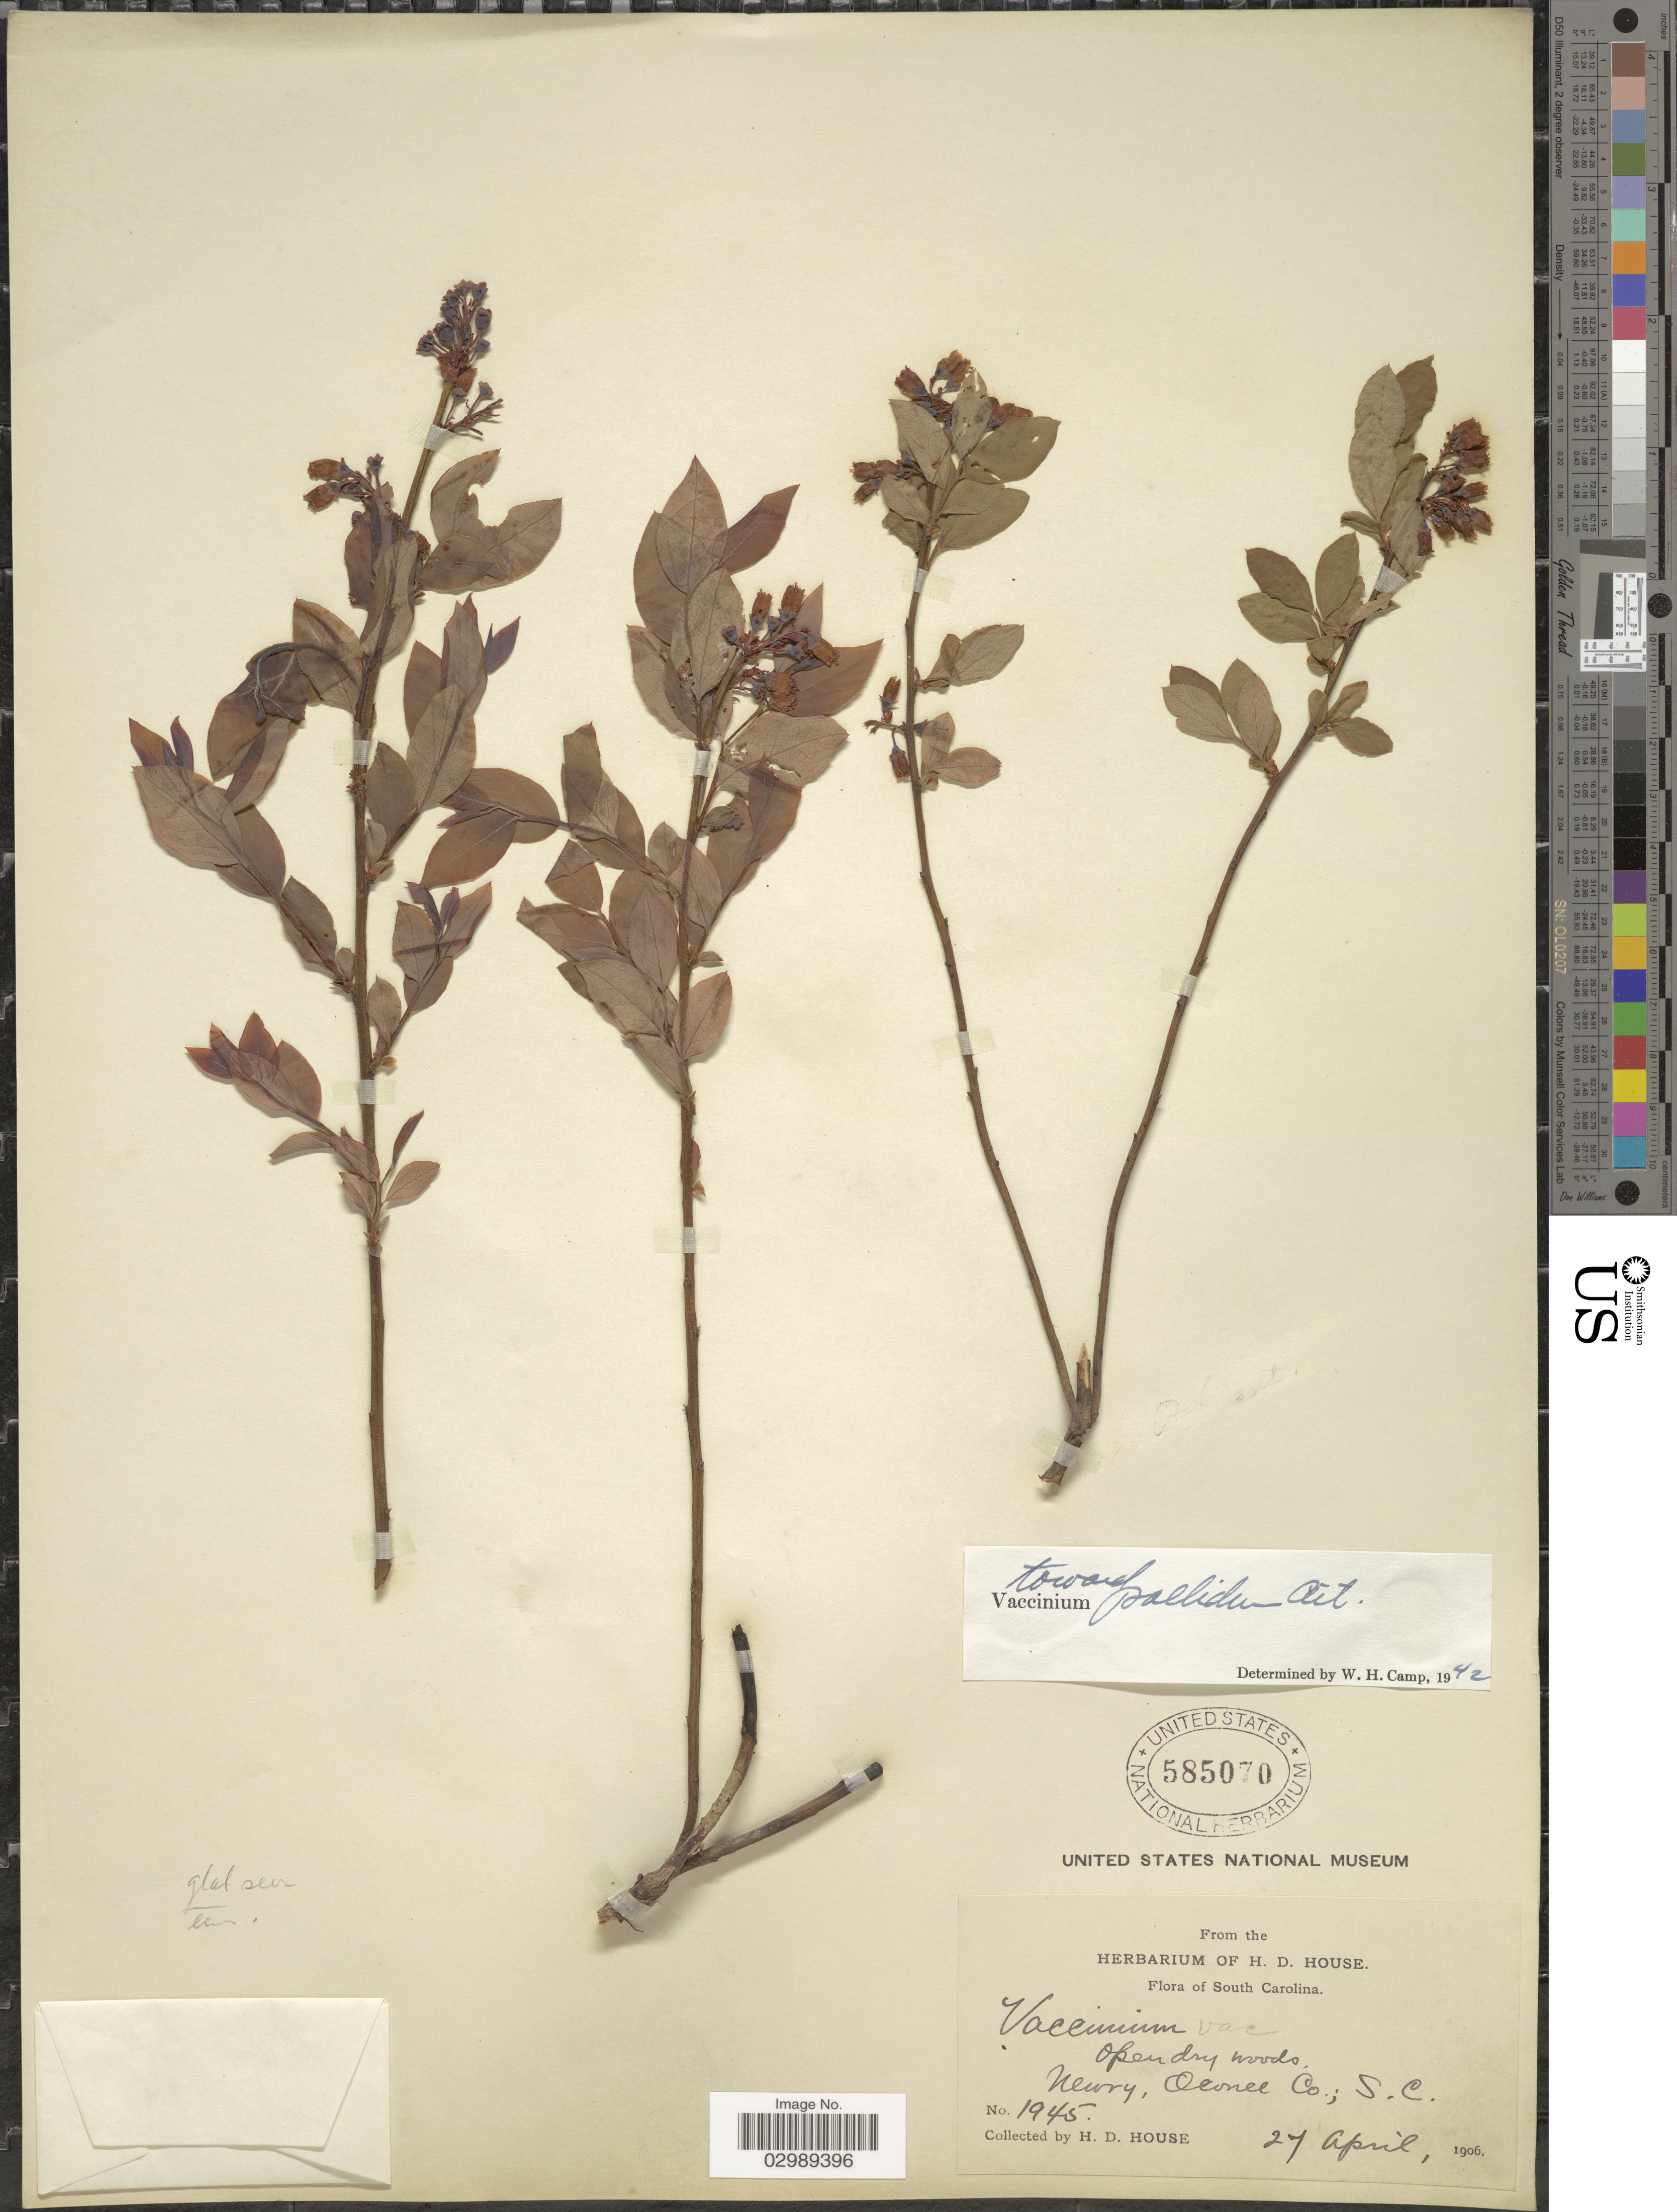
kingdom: Plantae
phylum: Tracheophyta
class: Magnoliopsida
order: Ericales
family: Ericaceae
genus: Vaccinium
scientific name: Vaccinium pallidum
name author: Aiton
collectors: H. D. House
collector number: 1945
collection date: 1906-04-27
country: United States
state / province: South Carolina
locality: Newry, Oconee Co.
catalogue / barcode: US 585070